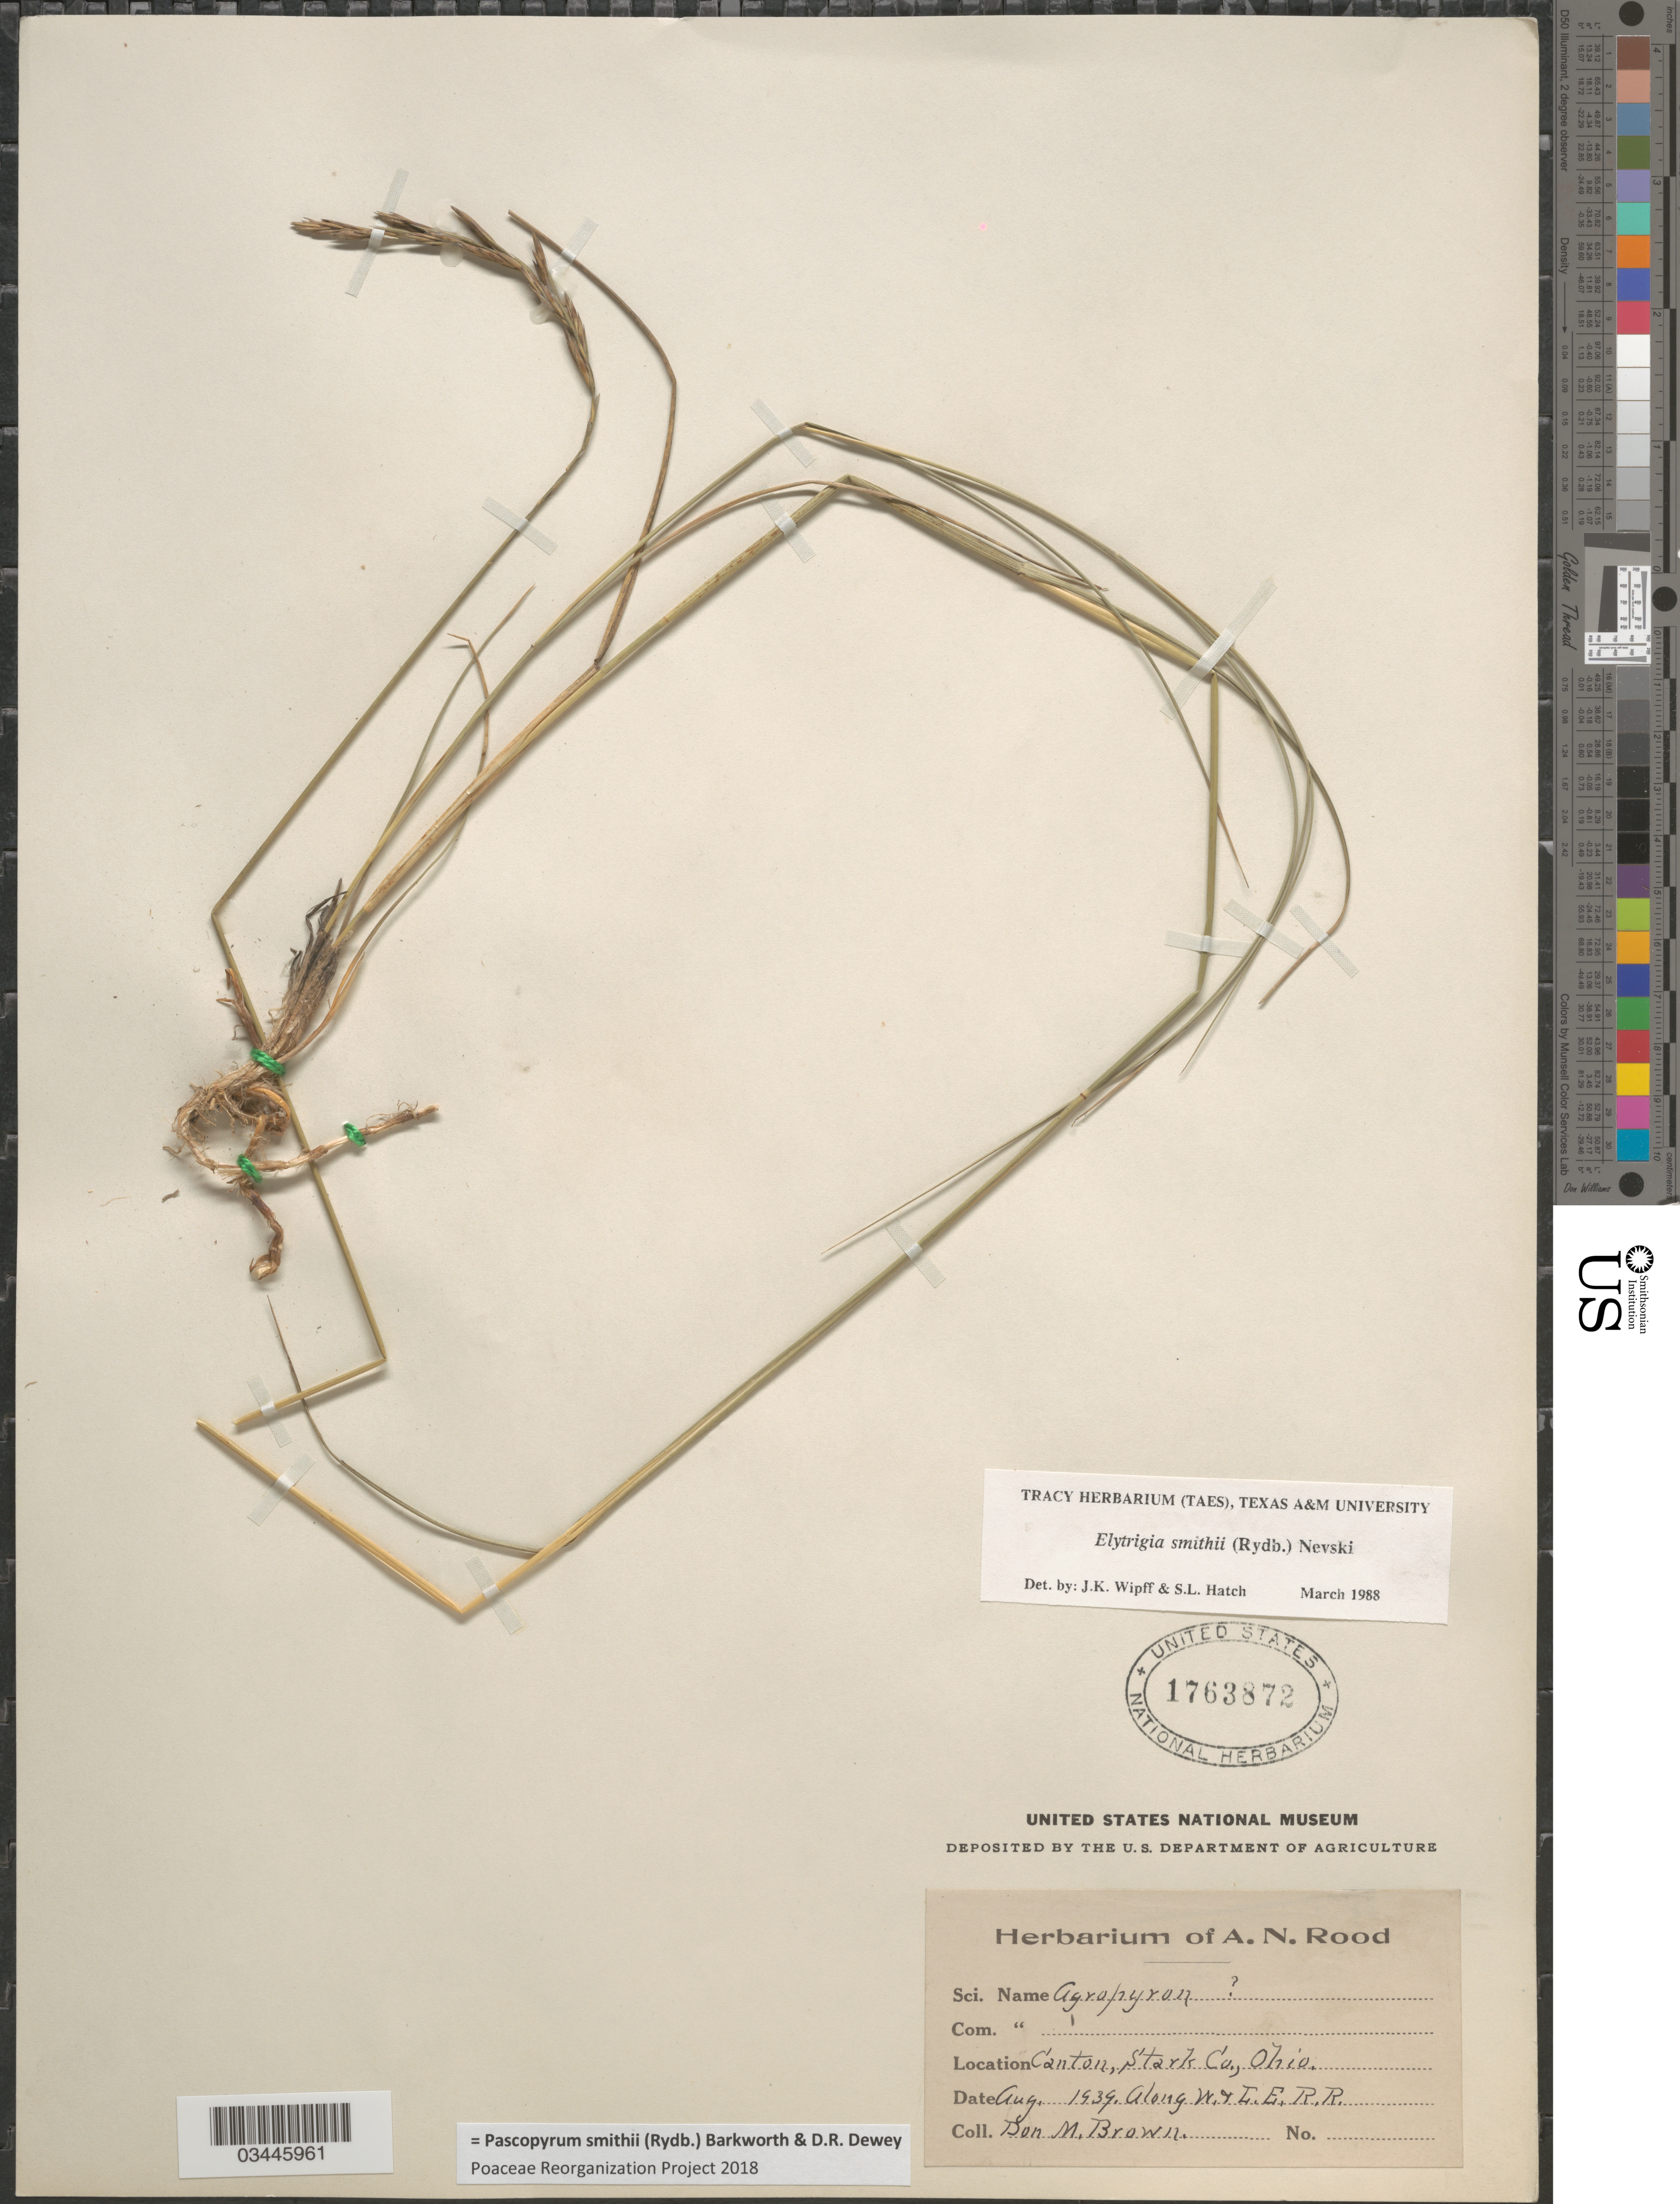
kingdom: Plantae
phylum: Tracheophyta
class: Liliopsida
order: Poales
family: Poaceae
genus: Pascopyrum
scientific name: Pascopyrum smithii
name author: (Rydb.) Barkworth & Dewey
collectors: D. M. Brown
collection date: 1939-08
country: United States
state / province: Ohio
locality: Canton, Stark Co. Along W. & C.E.R.R.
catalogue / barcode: US 1763872